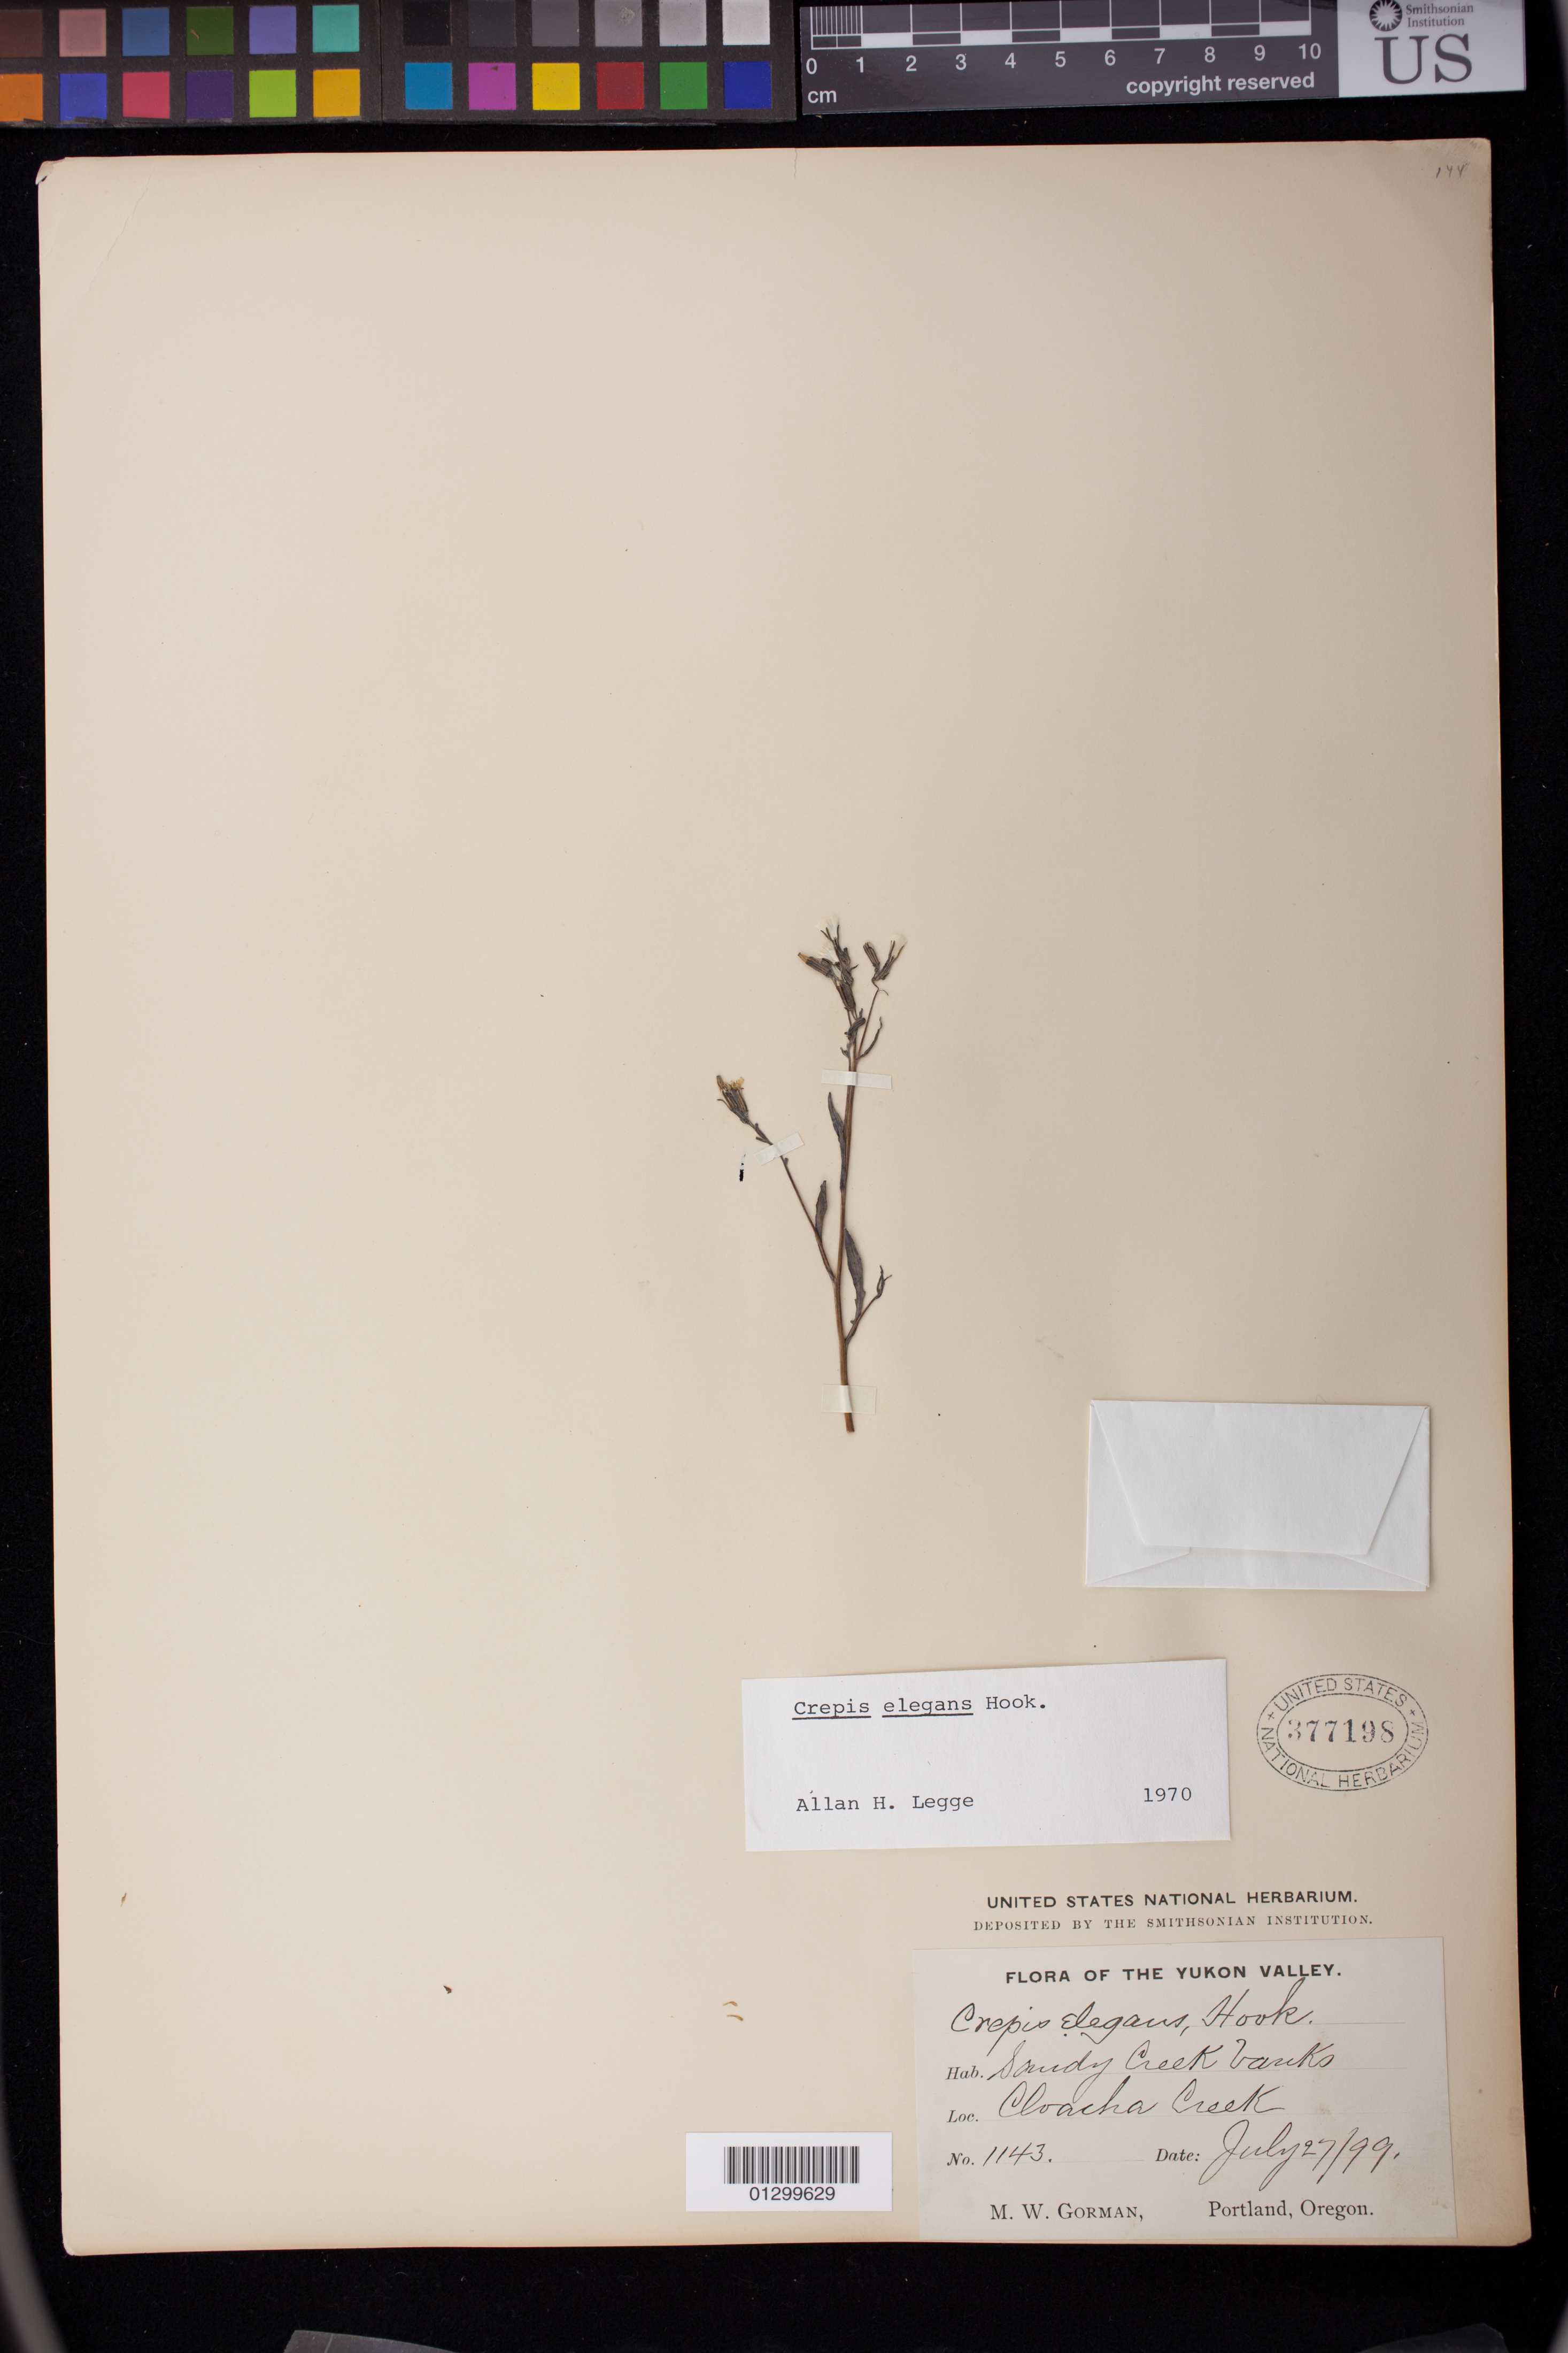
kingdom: Plantae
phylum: Tracheophyta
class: Magnoliopsida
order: Asterales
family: Asteraceae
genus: Askellia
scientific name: Askellia elegans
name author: (Hook.) W.A. Weber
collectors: M. W. Gorman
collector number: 1143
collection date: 1899-07-27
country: Canada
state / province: Yukon Territory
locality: Cloacha Creek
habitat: Sandy creek banks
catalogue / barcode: US 377198